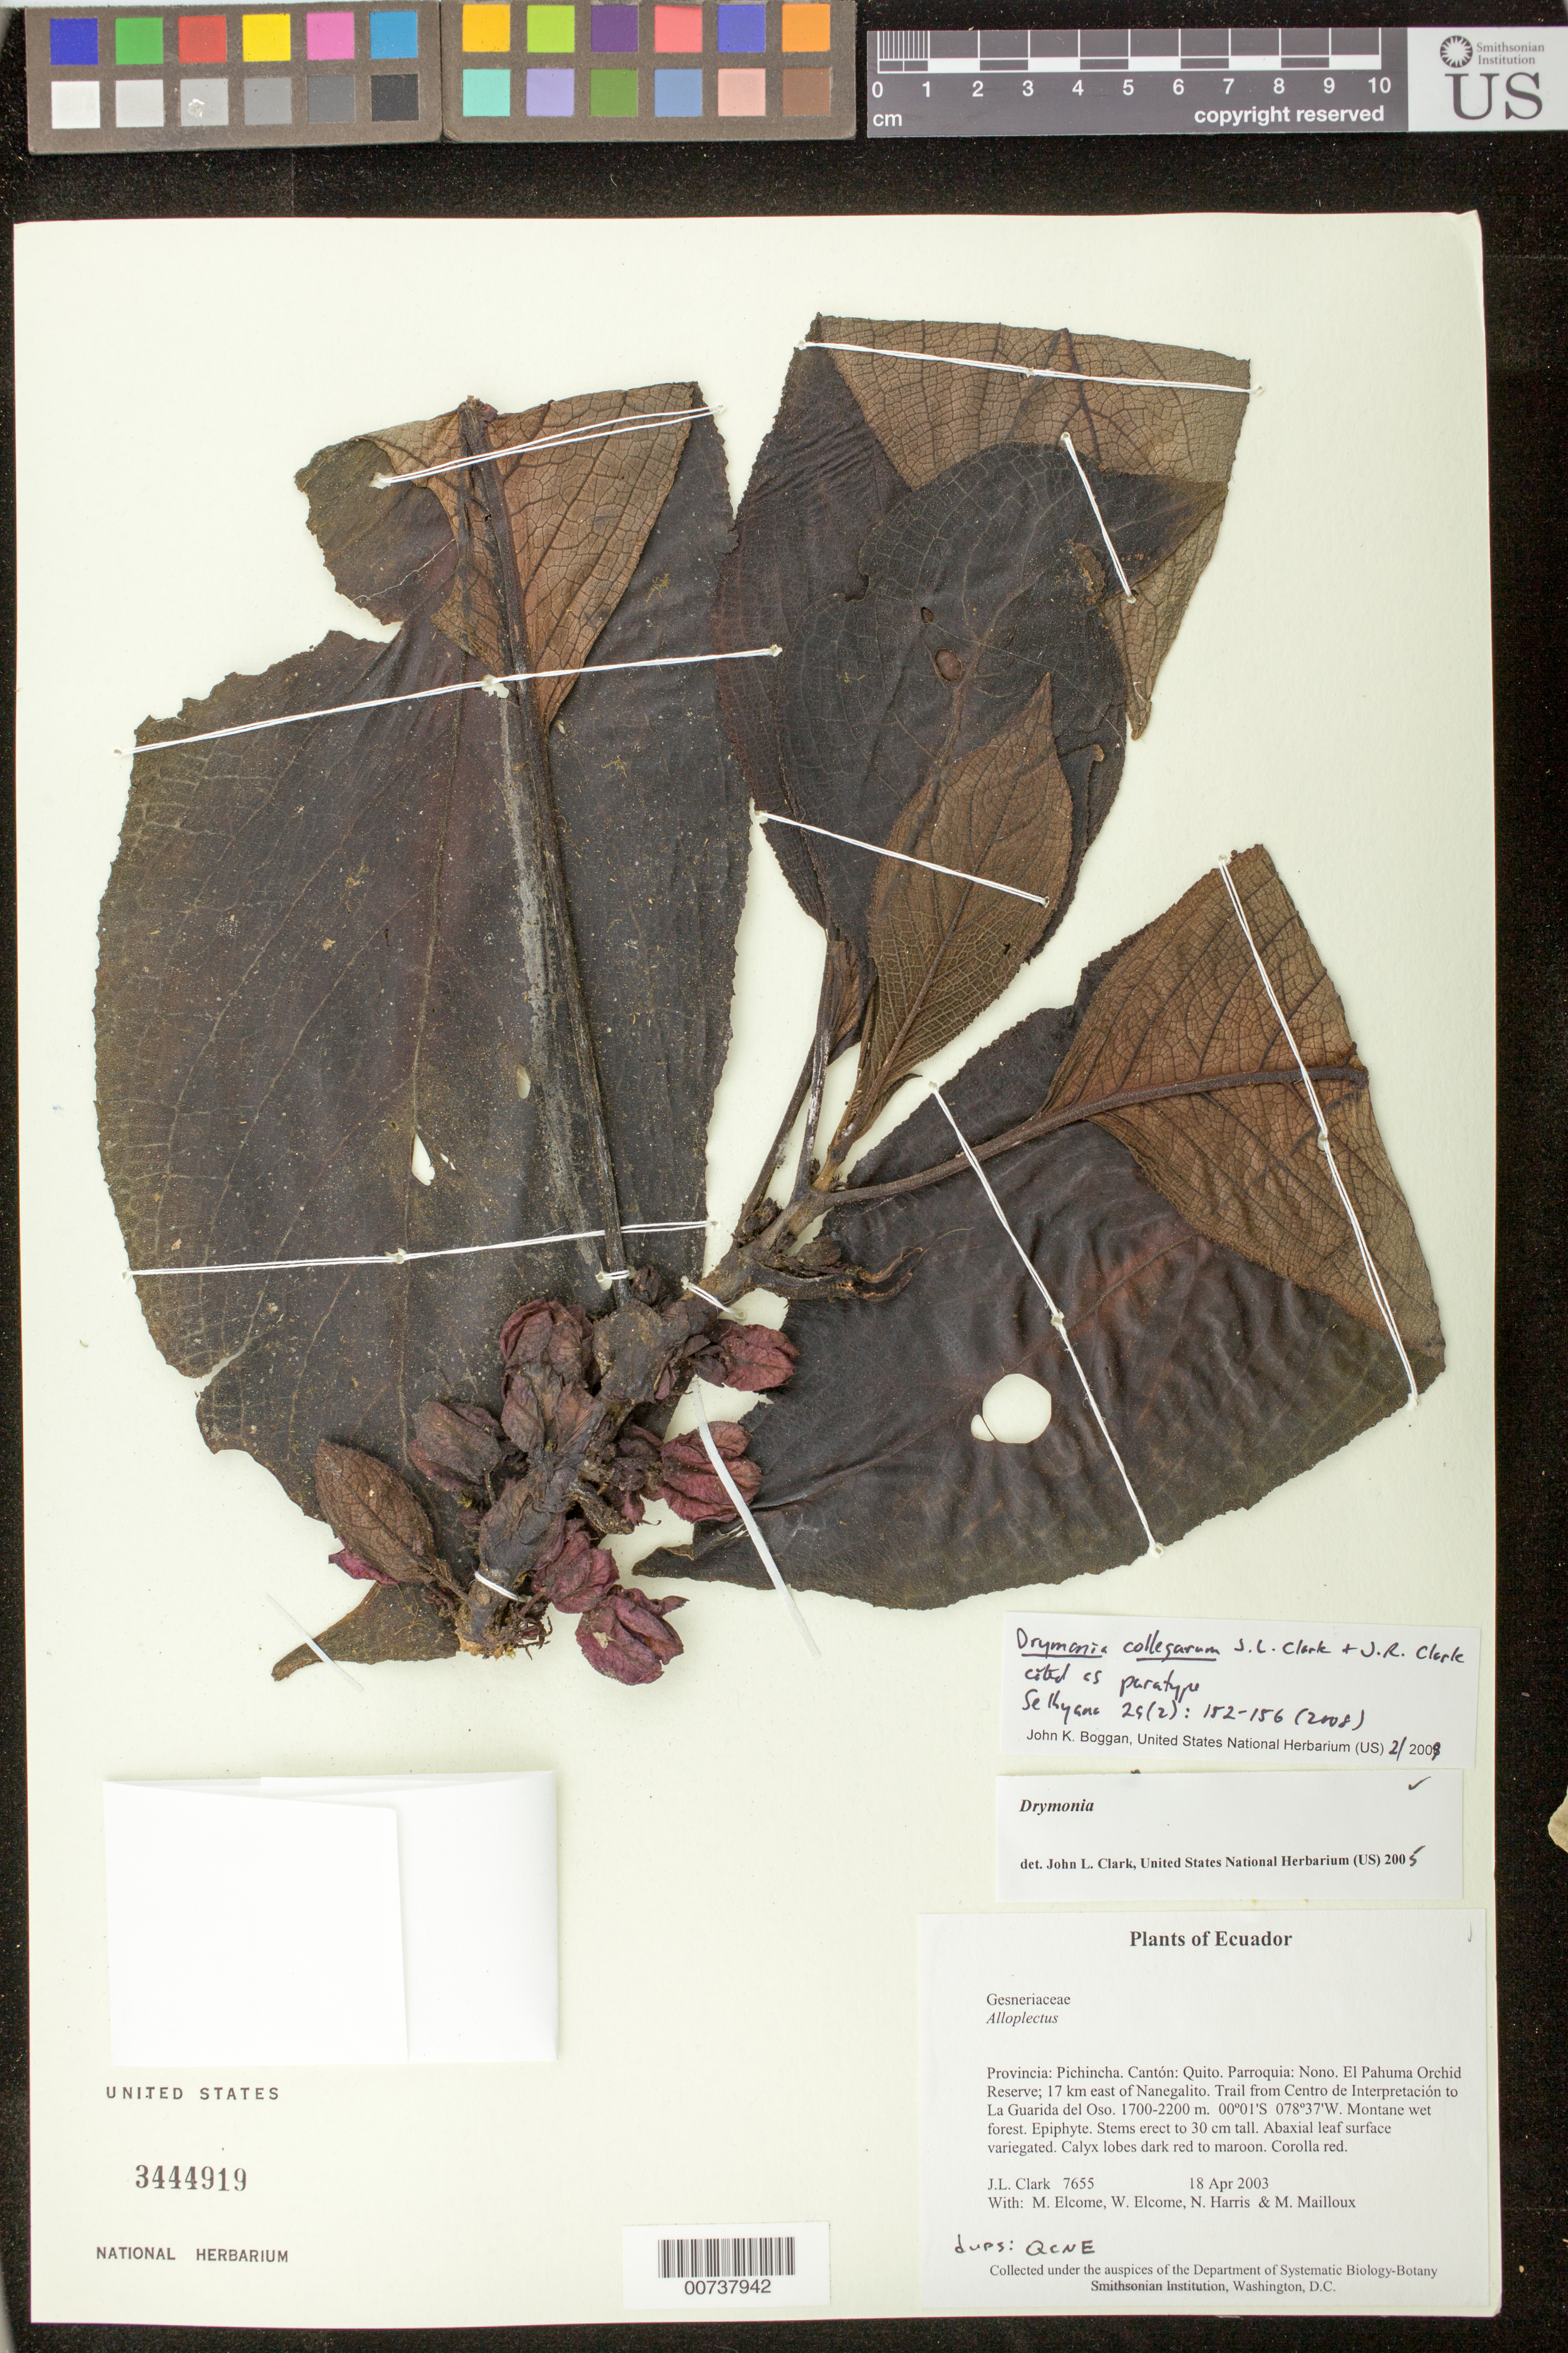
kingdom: Plantae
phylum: Tracheophyta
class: Magnoliopsida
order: Lamiales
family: Gesneriaceae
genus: Drymonia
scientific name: Drymonia collegarum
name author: J.L. Clark & J.R. Clark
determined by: Clark, J. L.; Clark, J. R.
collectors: J. L. Clark, M. Elcome, W. Elcome, N. Harris & M. Mailloux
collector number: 7655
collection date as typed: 18 Apr 2003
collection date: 2003-04-18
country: Ecuador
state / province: Pichincha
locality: Quito. Parroquia: Nono. El Pahuma Orchid Reserve; 17 km east of Nanegalito. Trail from Centro de Interpretación to La Guarida del Oso.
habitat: Montane wet forest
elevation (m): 1700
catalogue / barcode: US 3444919